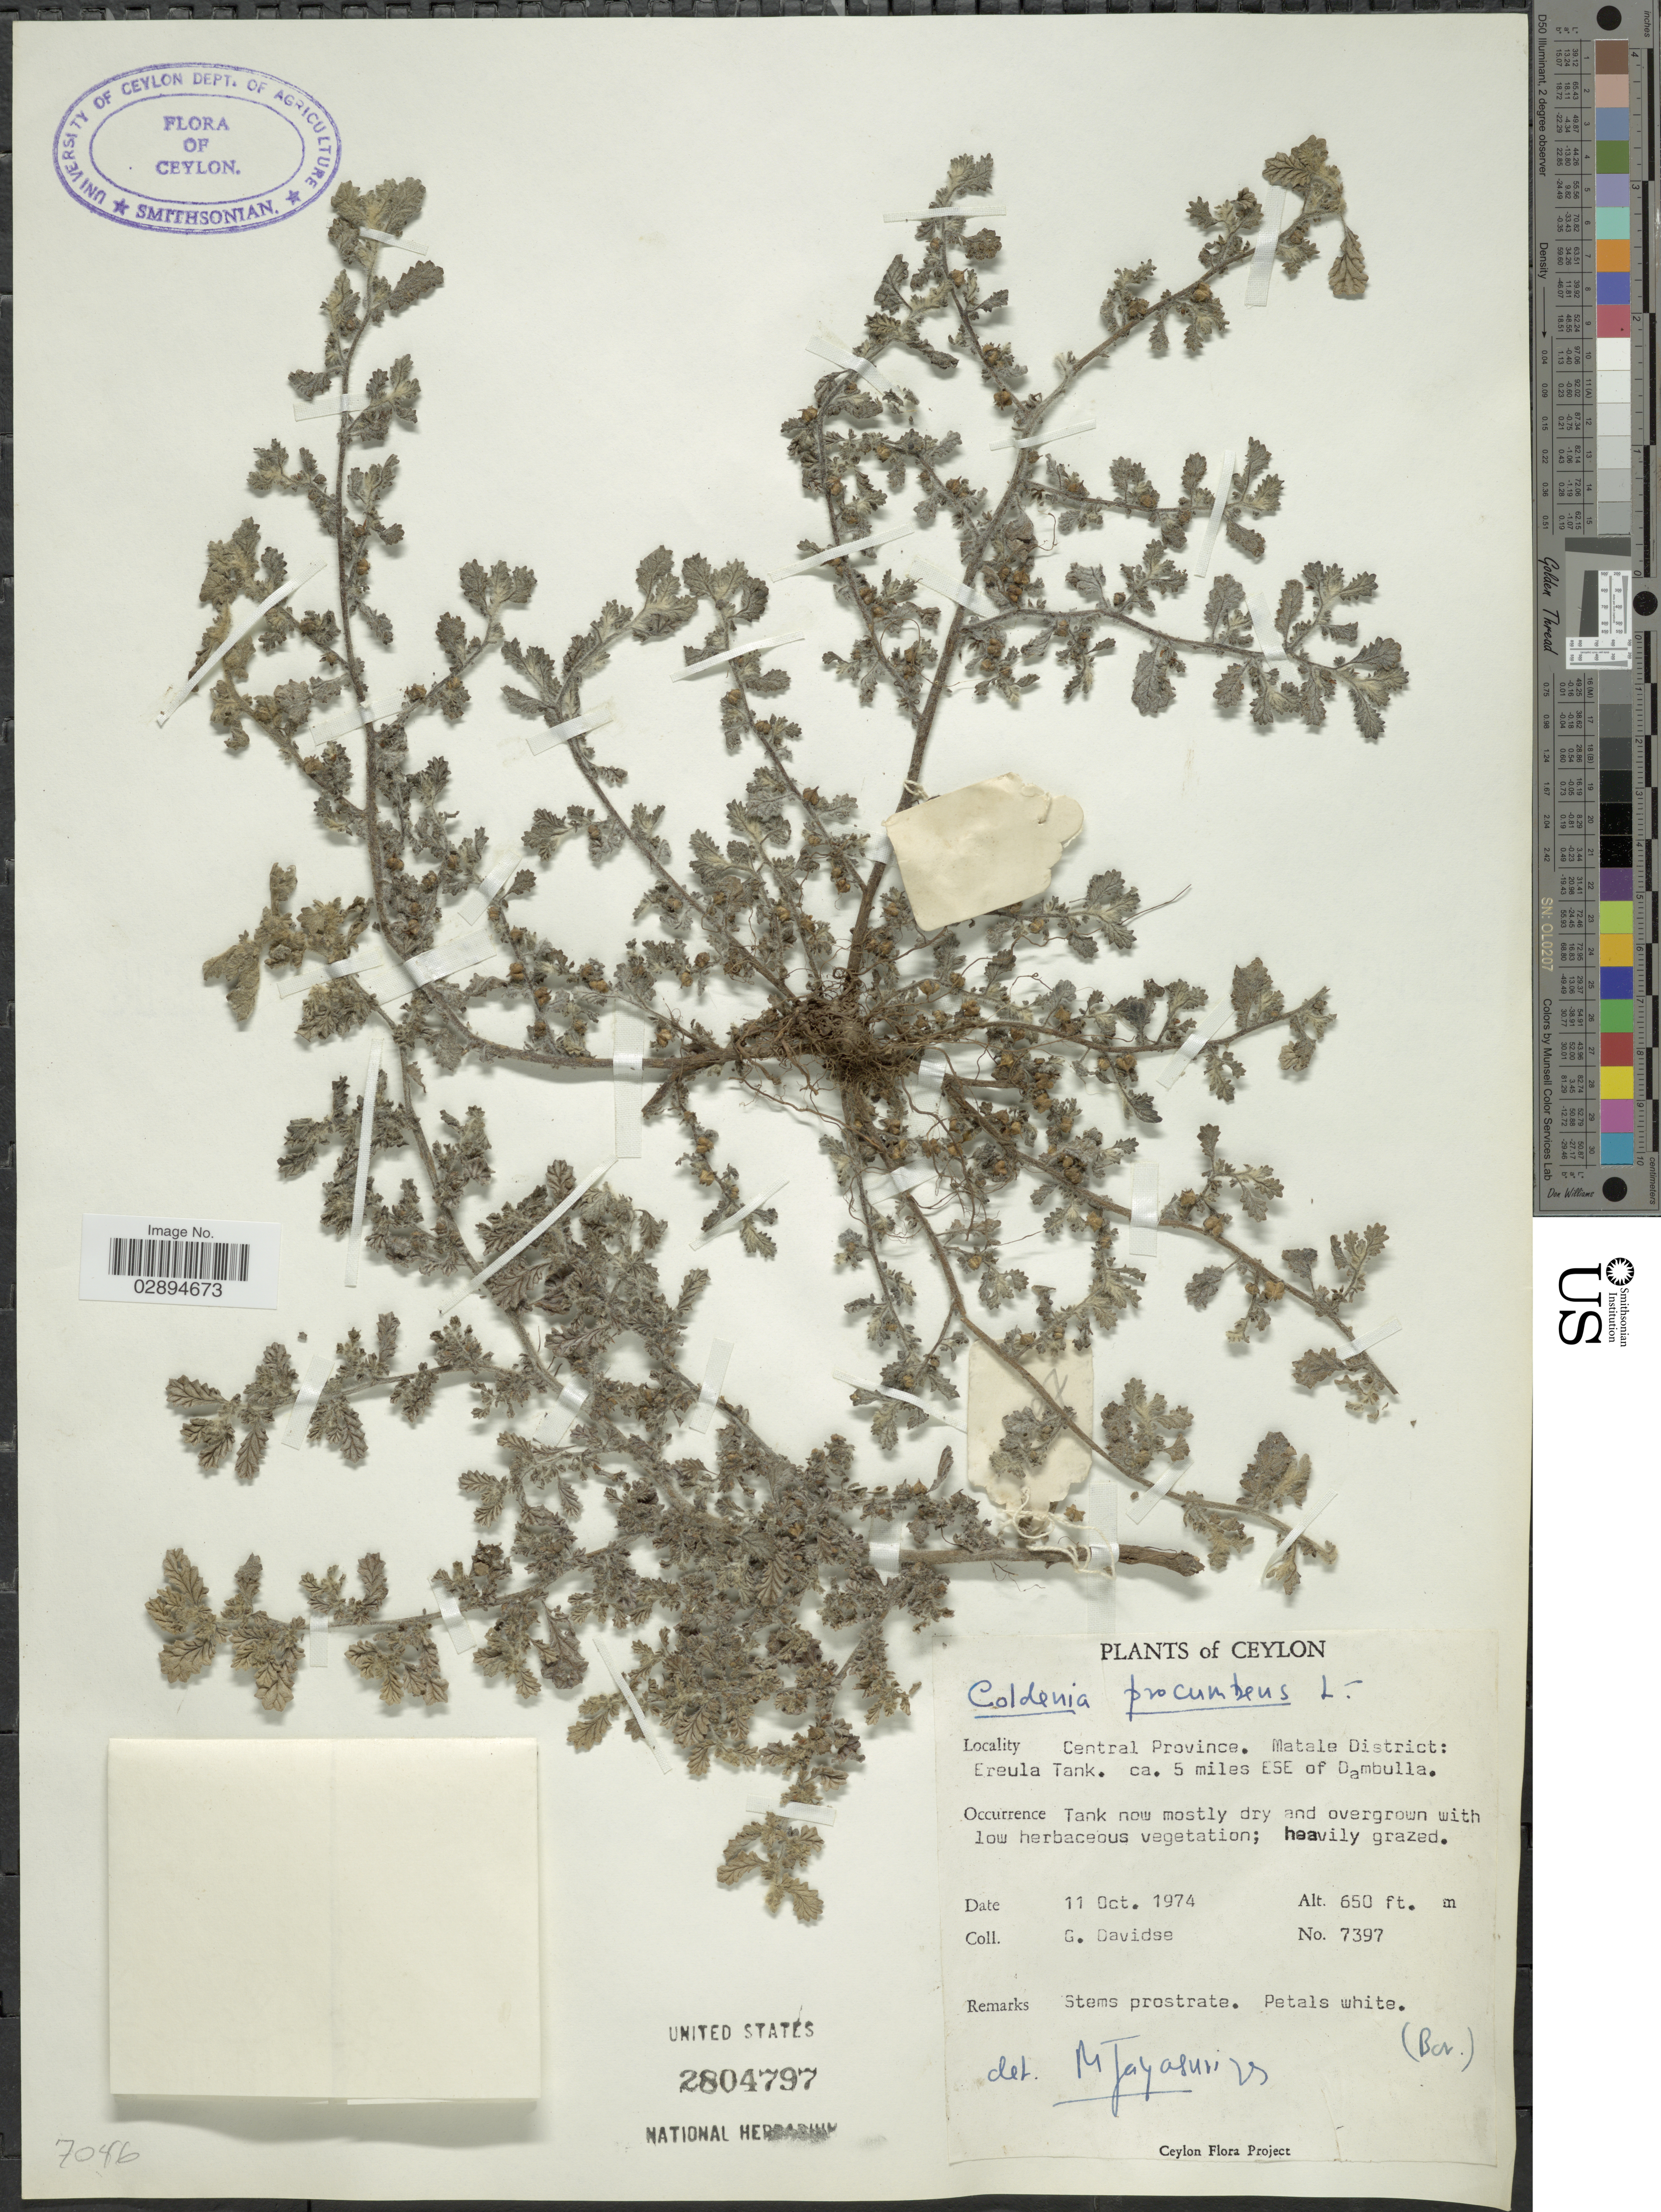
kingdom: Plantae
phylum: Tracheophyta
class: Magnoliopsida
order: Boraginales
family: Coldeniaceae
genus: Coldenia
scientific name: Coldenia procumbens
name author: L.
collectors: G. Davidse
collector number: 7397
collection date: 1974-10-11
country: Sri Lanka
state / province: Central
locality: Ceylon. Central Province. Matale District: Ereula Tank. Ca. 5 miles ESE of Dambulla.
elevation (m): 198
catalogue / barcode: US 2804797